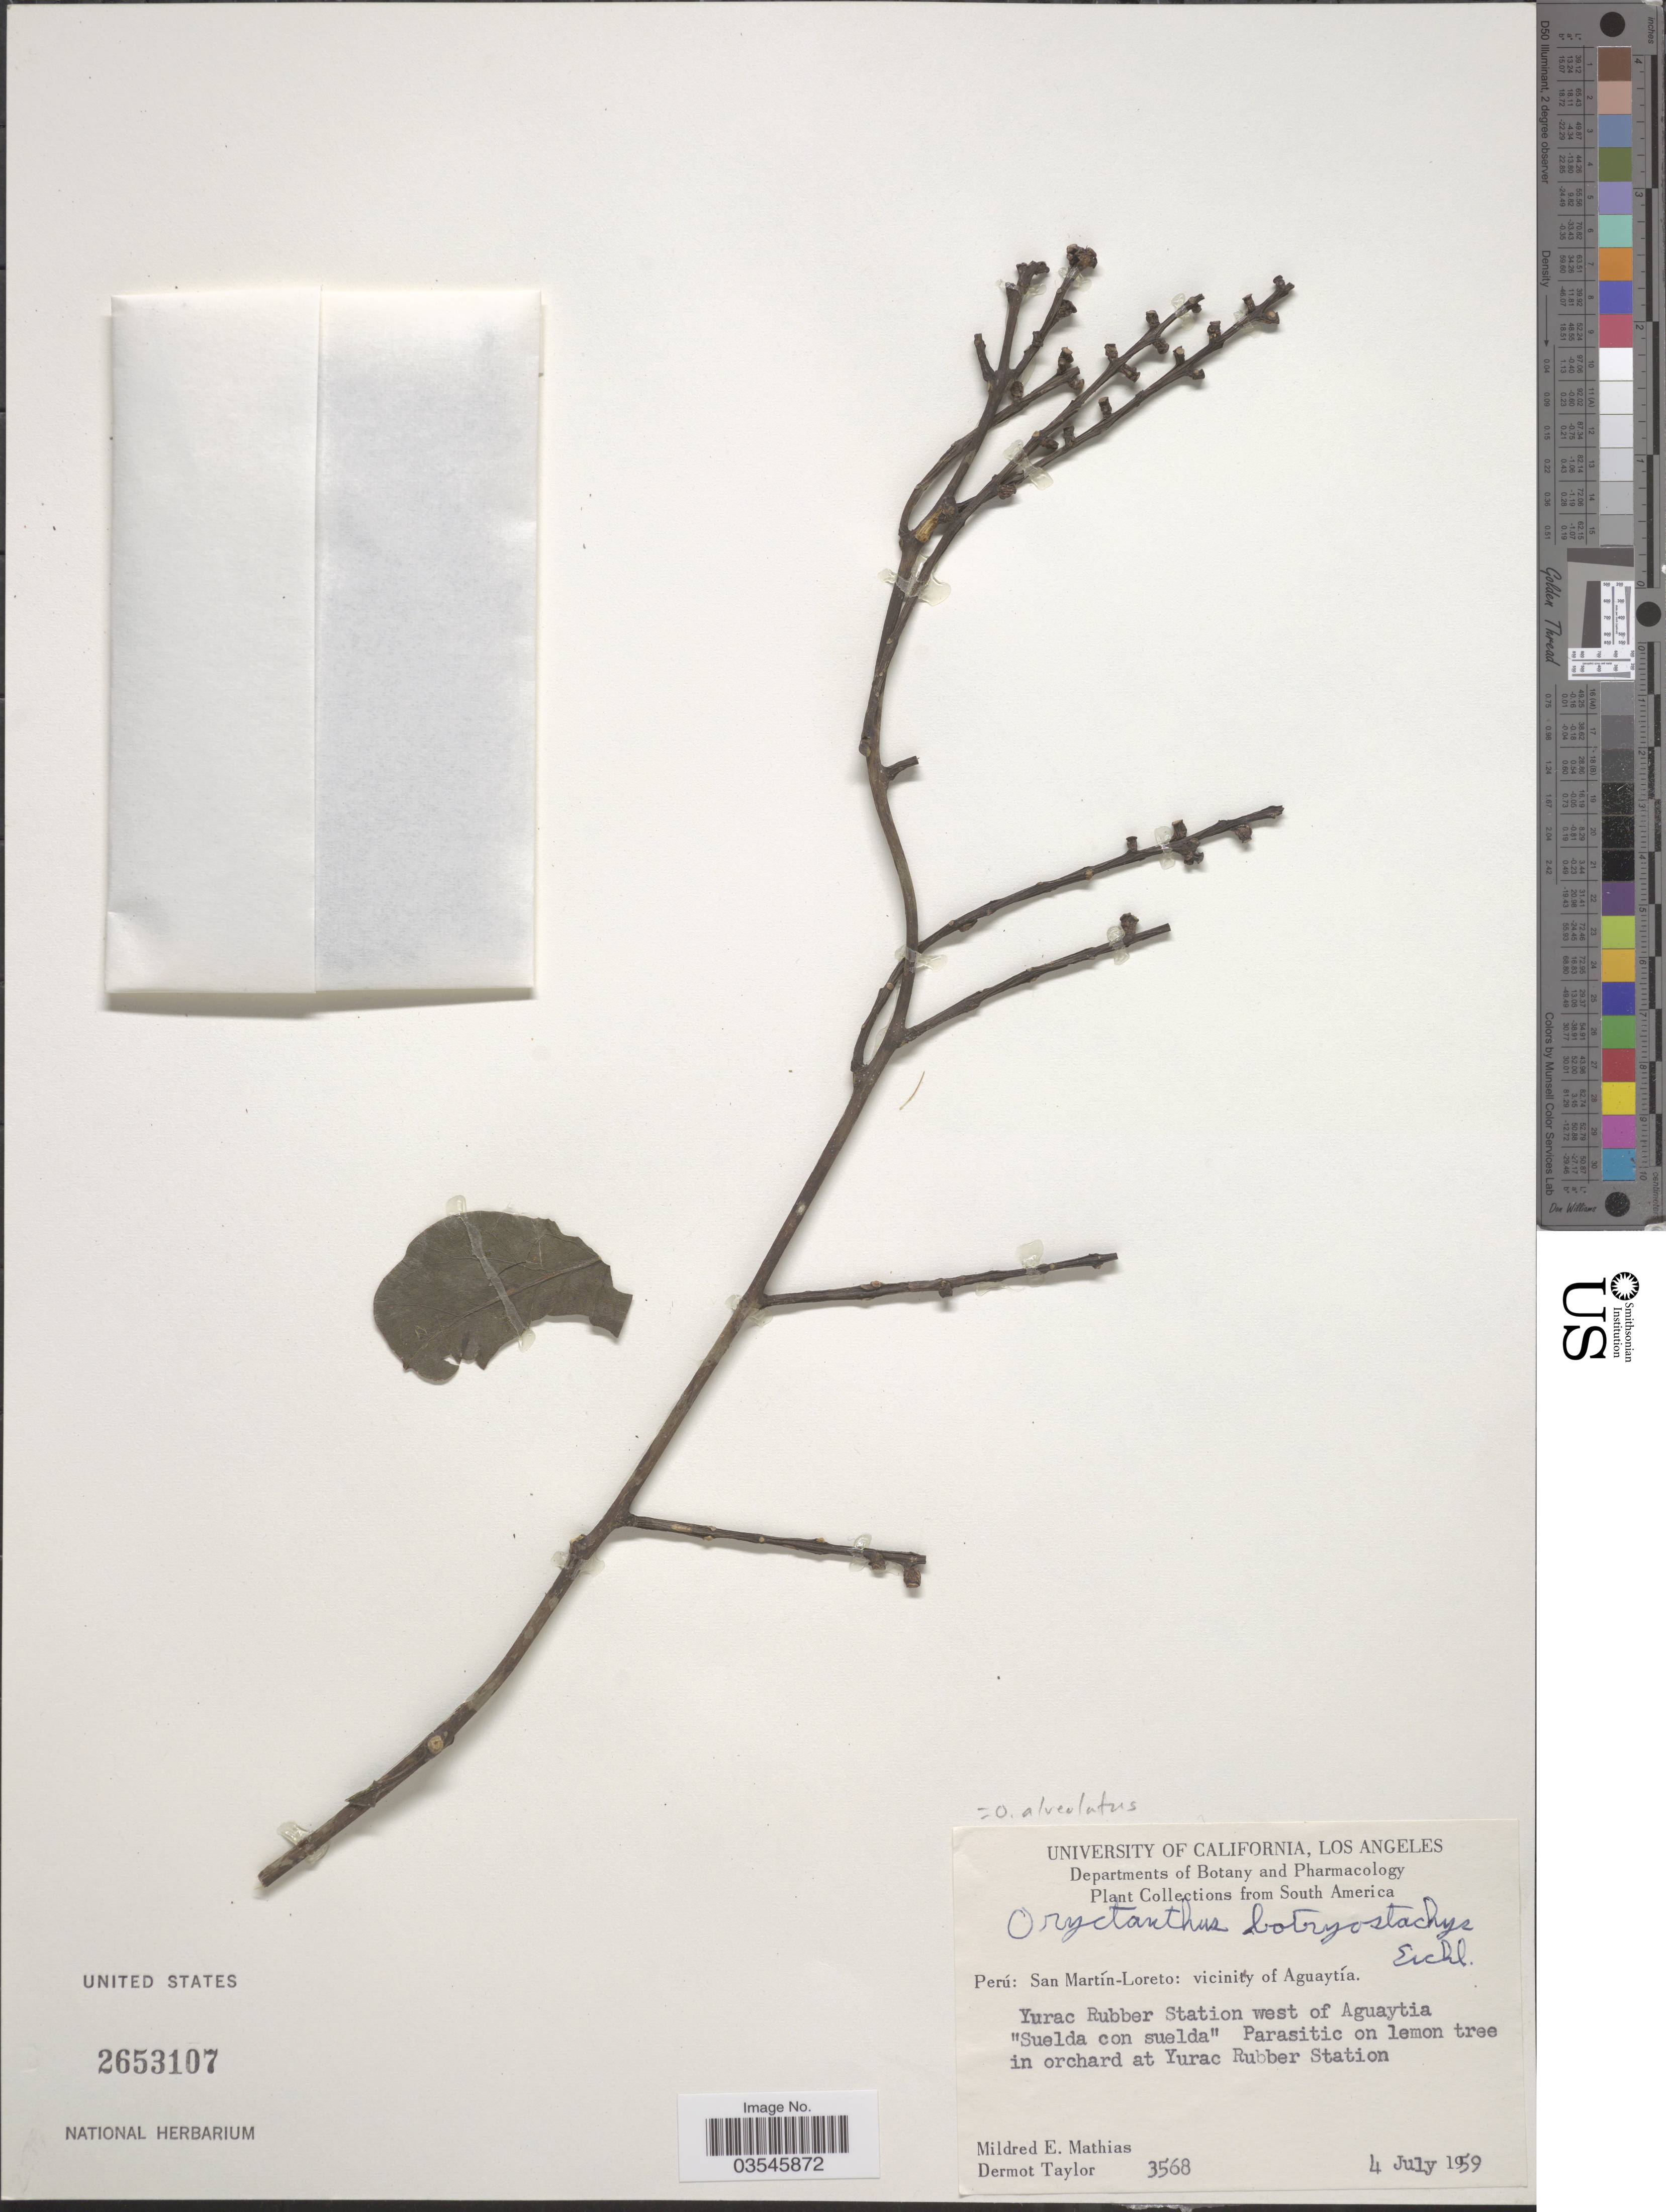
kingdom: Plantae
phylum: Tracheophyta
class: Magnoliopsida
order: Santalales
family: Loranthaceae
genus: Oryctanthus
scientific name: Oryctanthus alveolatus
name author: (Kunth) Kuijt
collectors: M. E. Mathias & D. Taylor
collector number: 3568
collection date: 1959-07-04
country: Peru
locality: San Martín-Loreto: vicinity of Aguaytía. Yurac Rubber Station west of Aguaytia. In orchard at Yurac Rubber Station.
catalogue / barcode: US 2653107